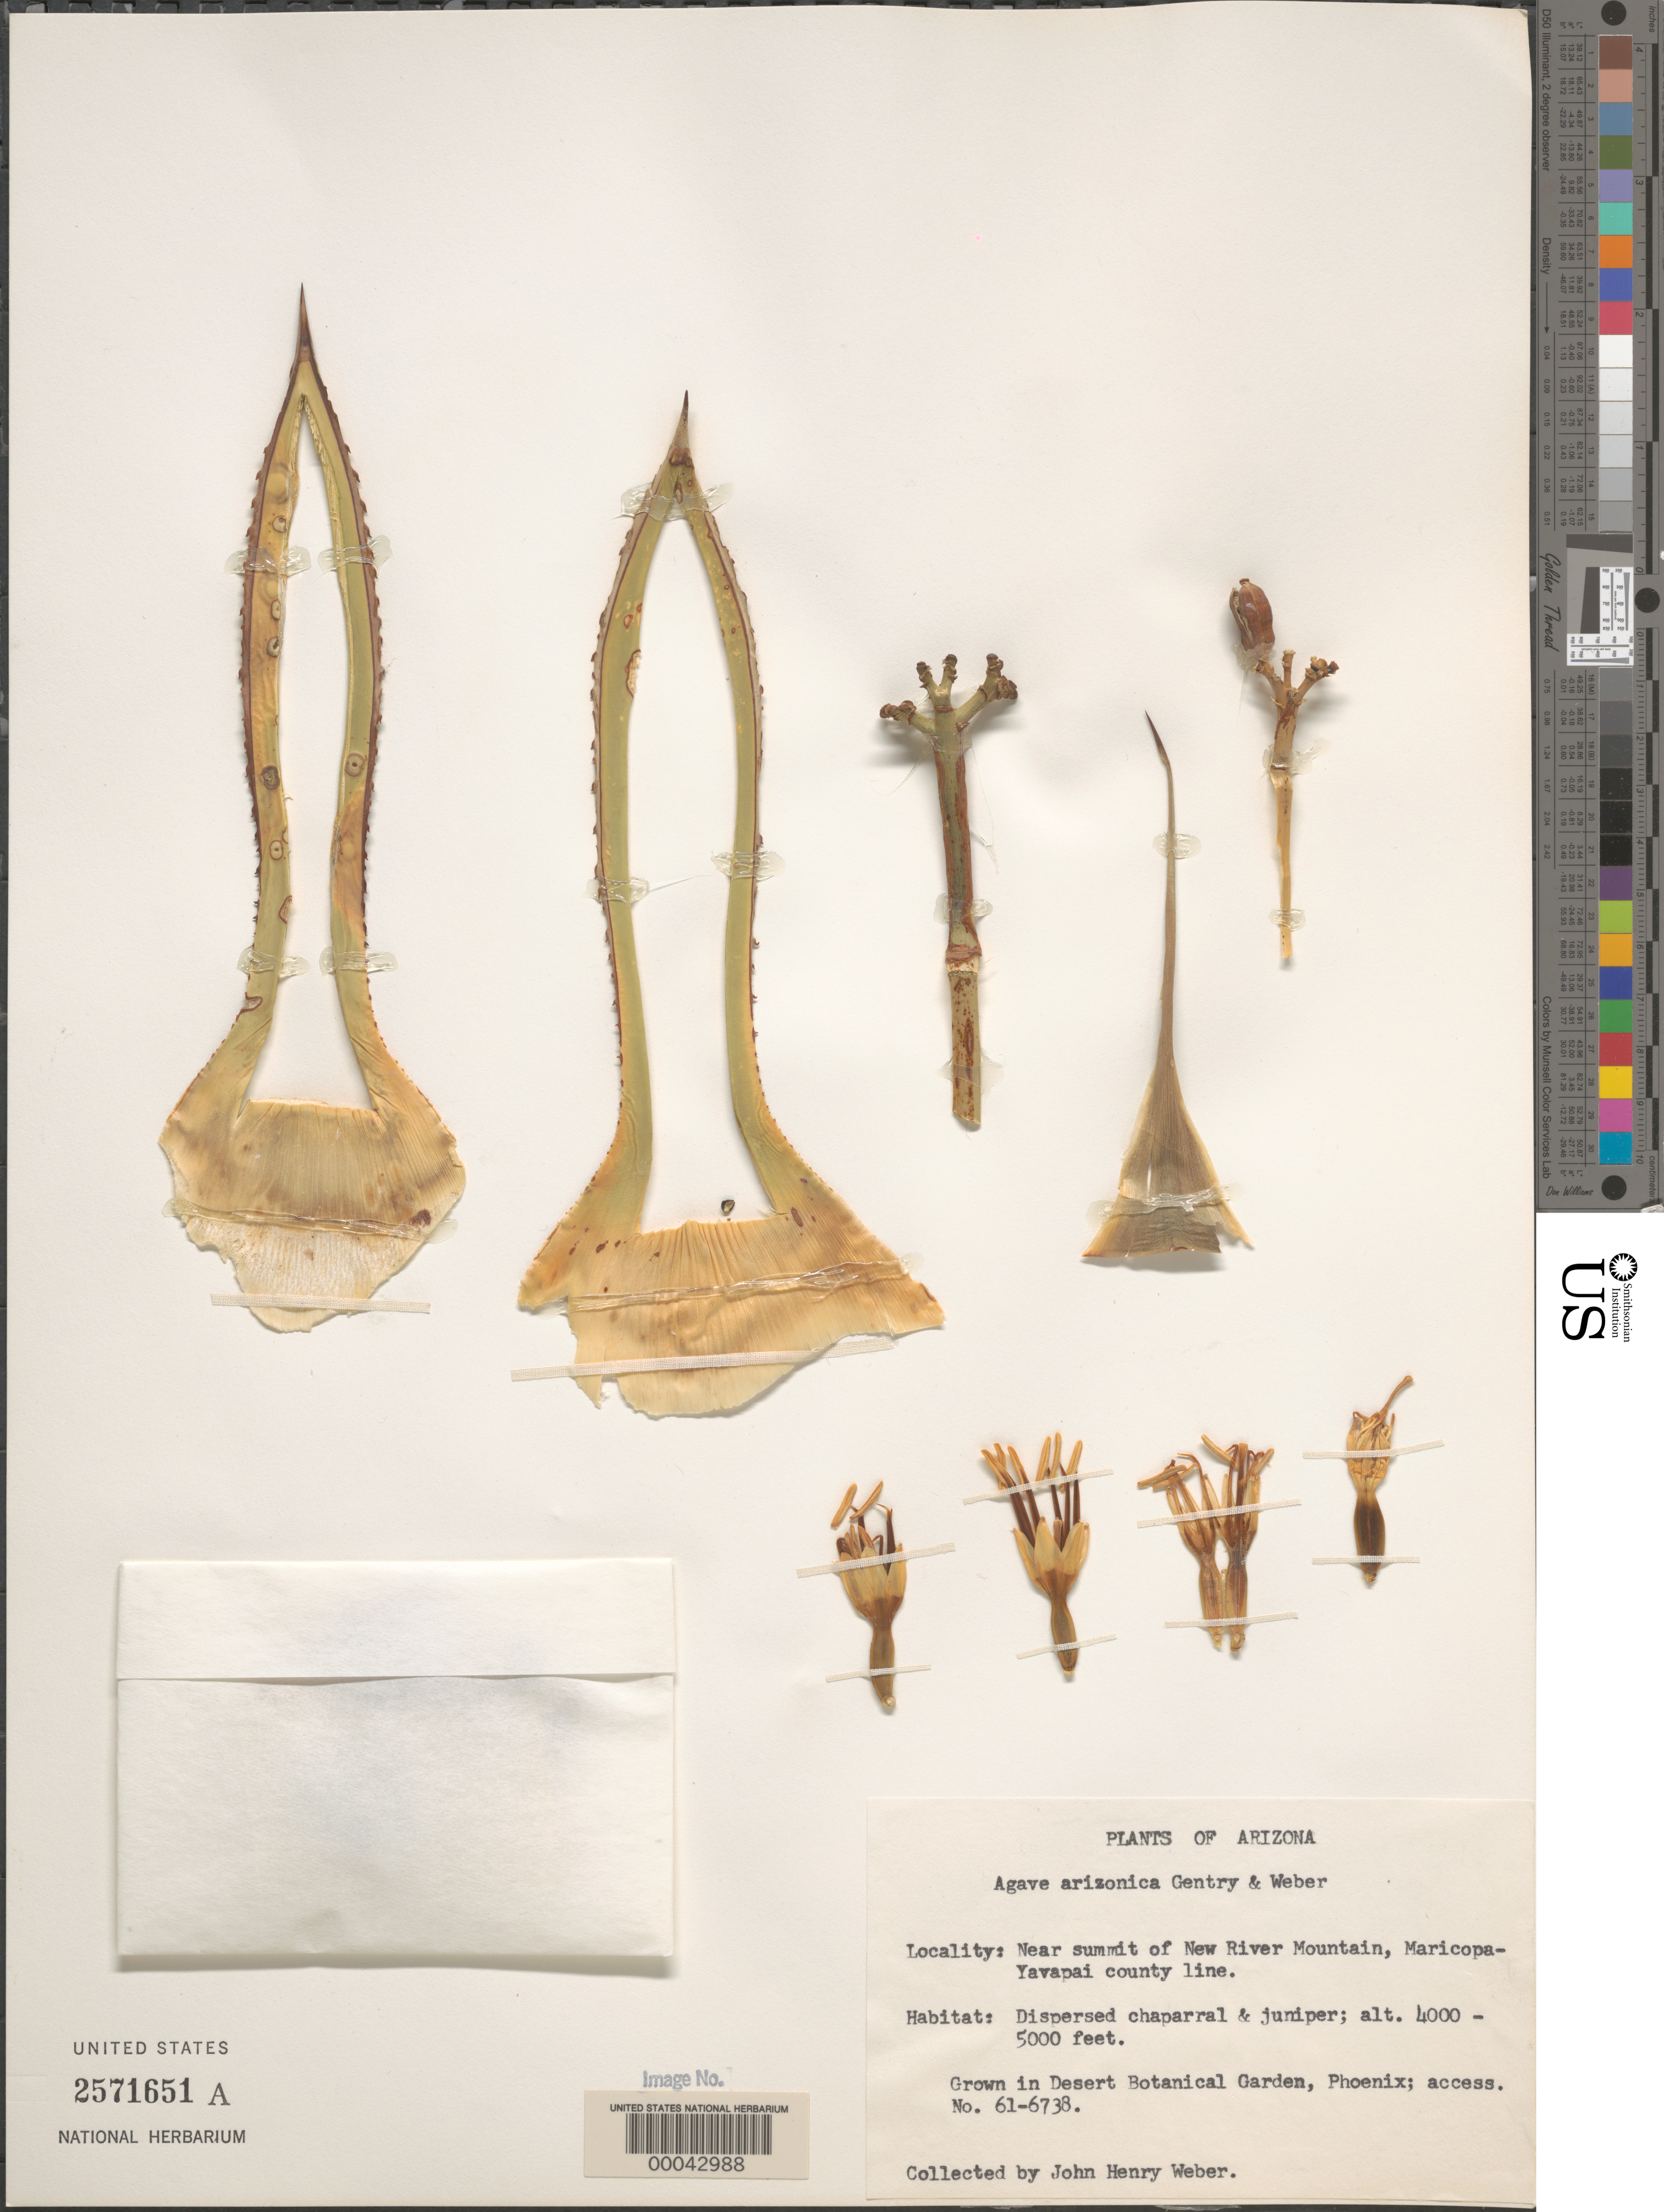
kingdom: Plantae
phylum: Tracheophyta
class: Liliopsida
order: Asparagales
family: Asparagaceae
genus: Agave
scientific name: Agave arizonica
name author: Gentry & J.H. Weber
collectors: J. H. Weber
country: United States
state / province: Arizona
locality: Near summit of New River Mountain, Maricopa-Yavapai county line [unsure placement] Desert Botanical Garden, Phoenix.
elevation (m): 1219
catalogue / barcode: US 2571651A